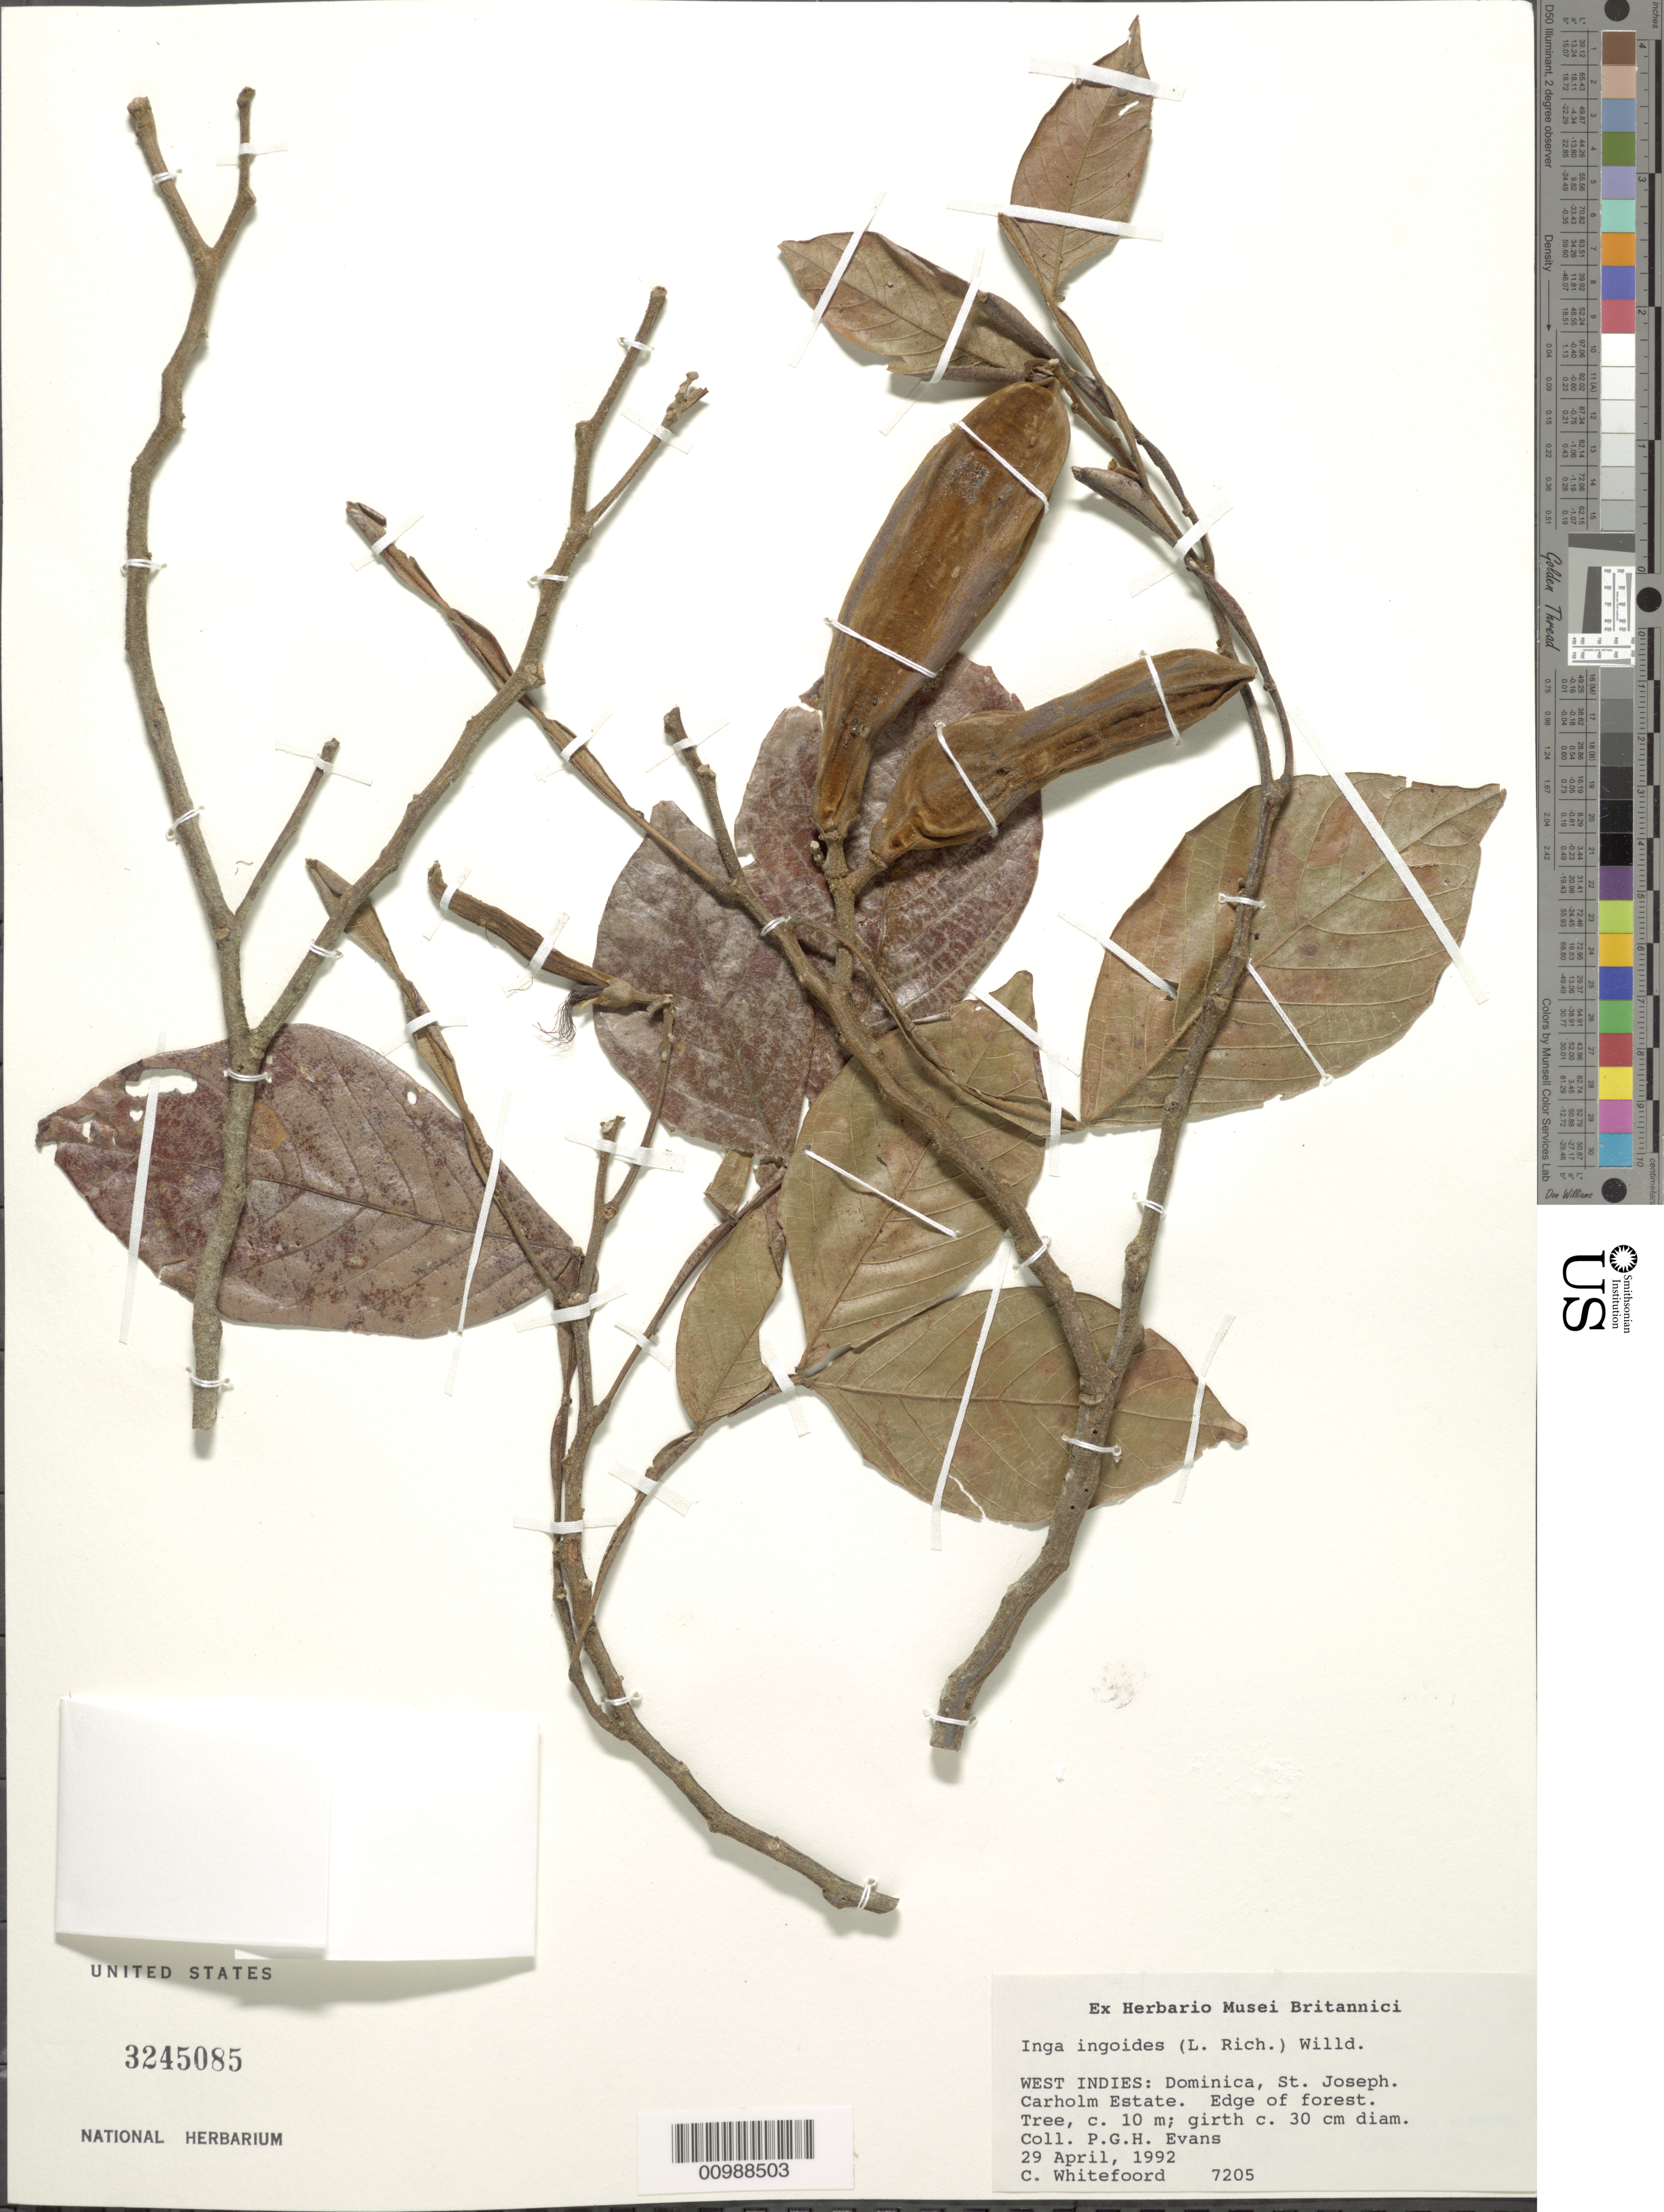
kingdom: Plantae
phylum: Tracheophyta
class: Magnoliopsida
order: Fabales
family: Fabaceae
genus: Inga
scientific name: Inga ingoides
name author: (Rich.) Willd.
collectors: P. Evans & C. Whitefoord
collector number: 7205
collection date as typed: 29 Apr 1992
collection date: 1992-04-29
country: Dominica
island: Dominica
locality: Dominica, St. Joseph. Carholm Estate. Edge of forest.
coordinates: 0 N, 0 E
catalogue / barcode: US 3245085